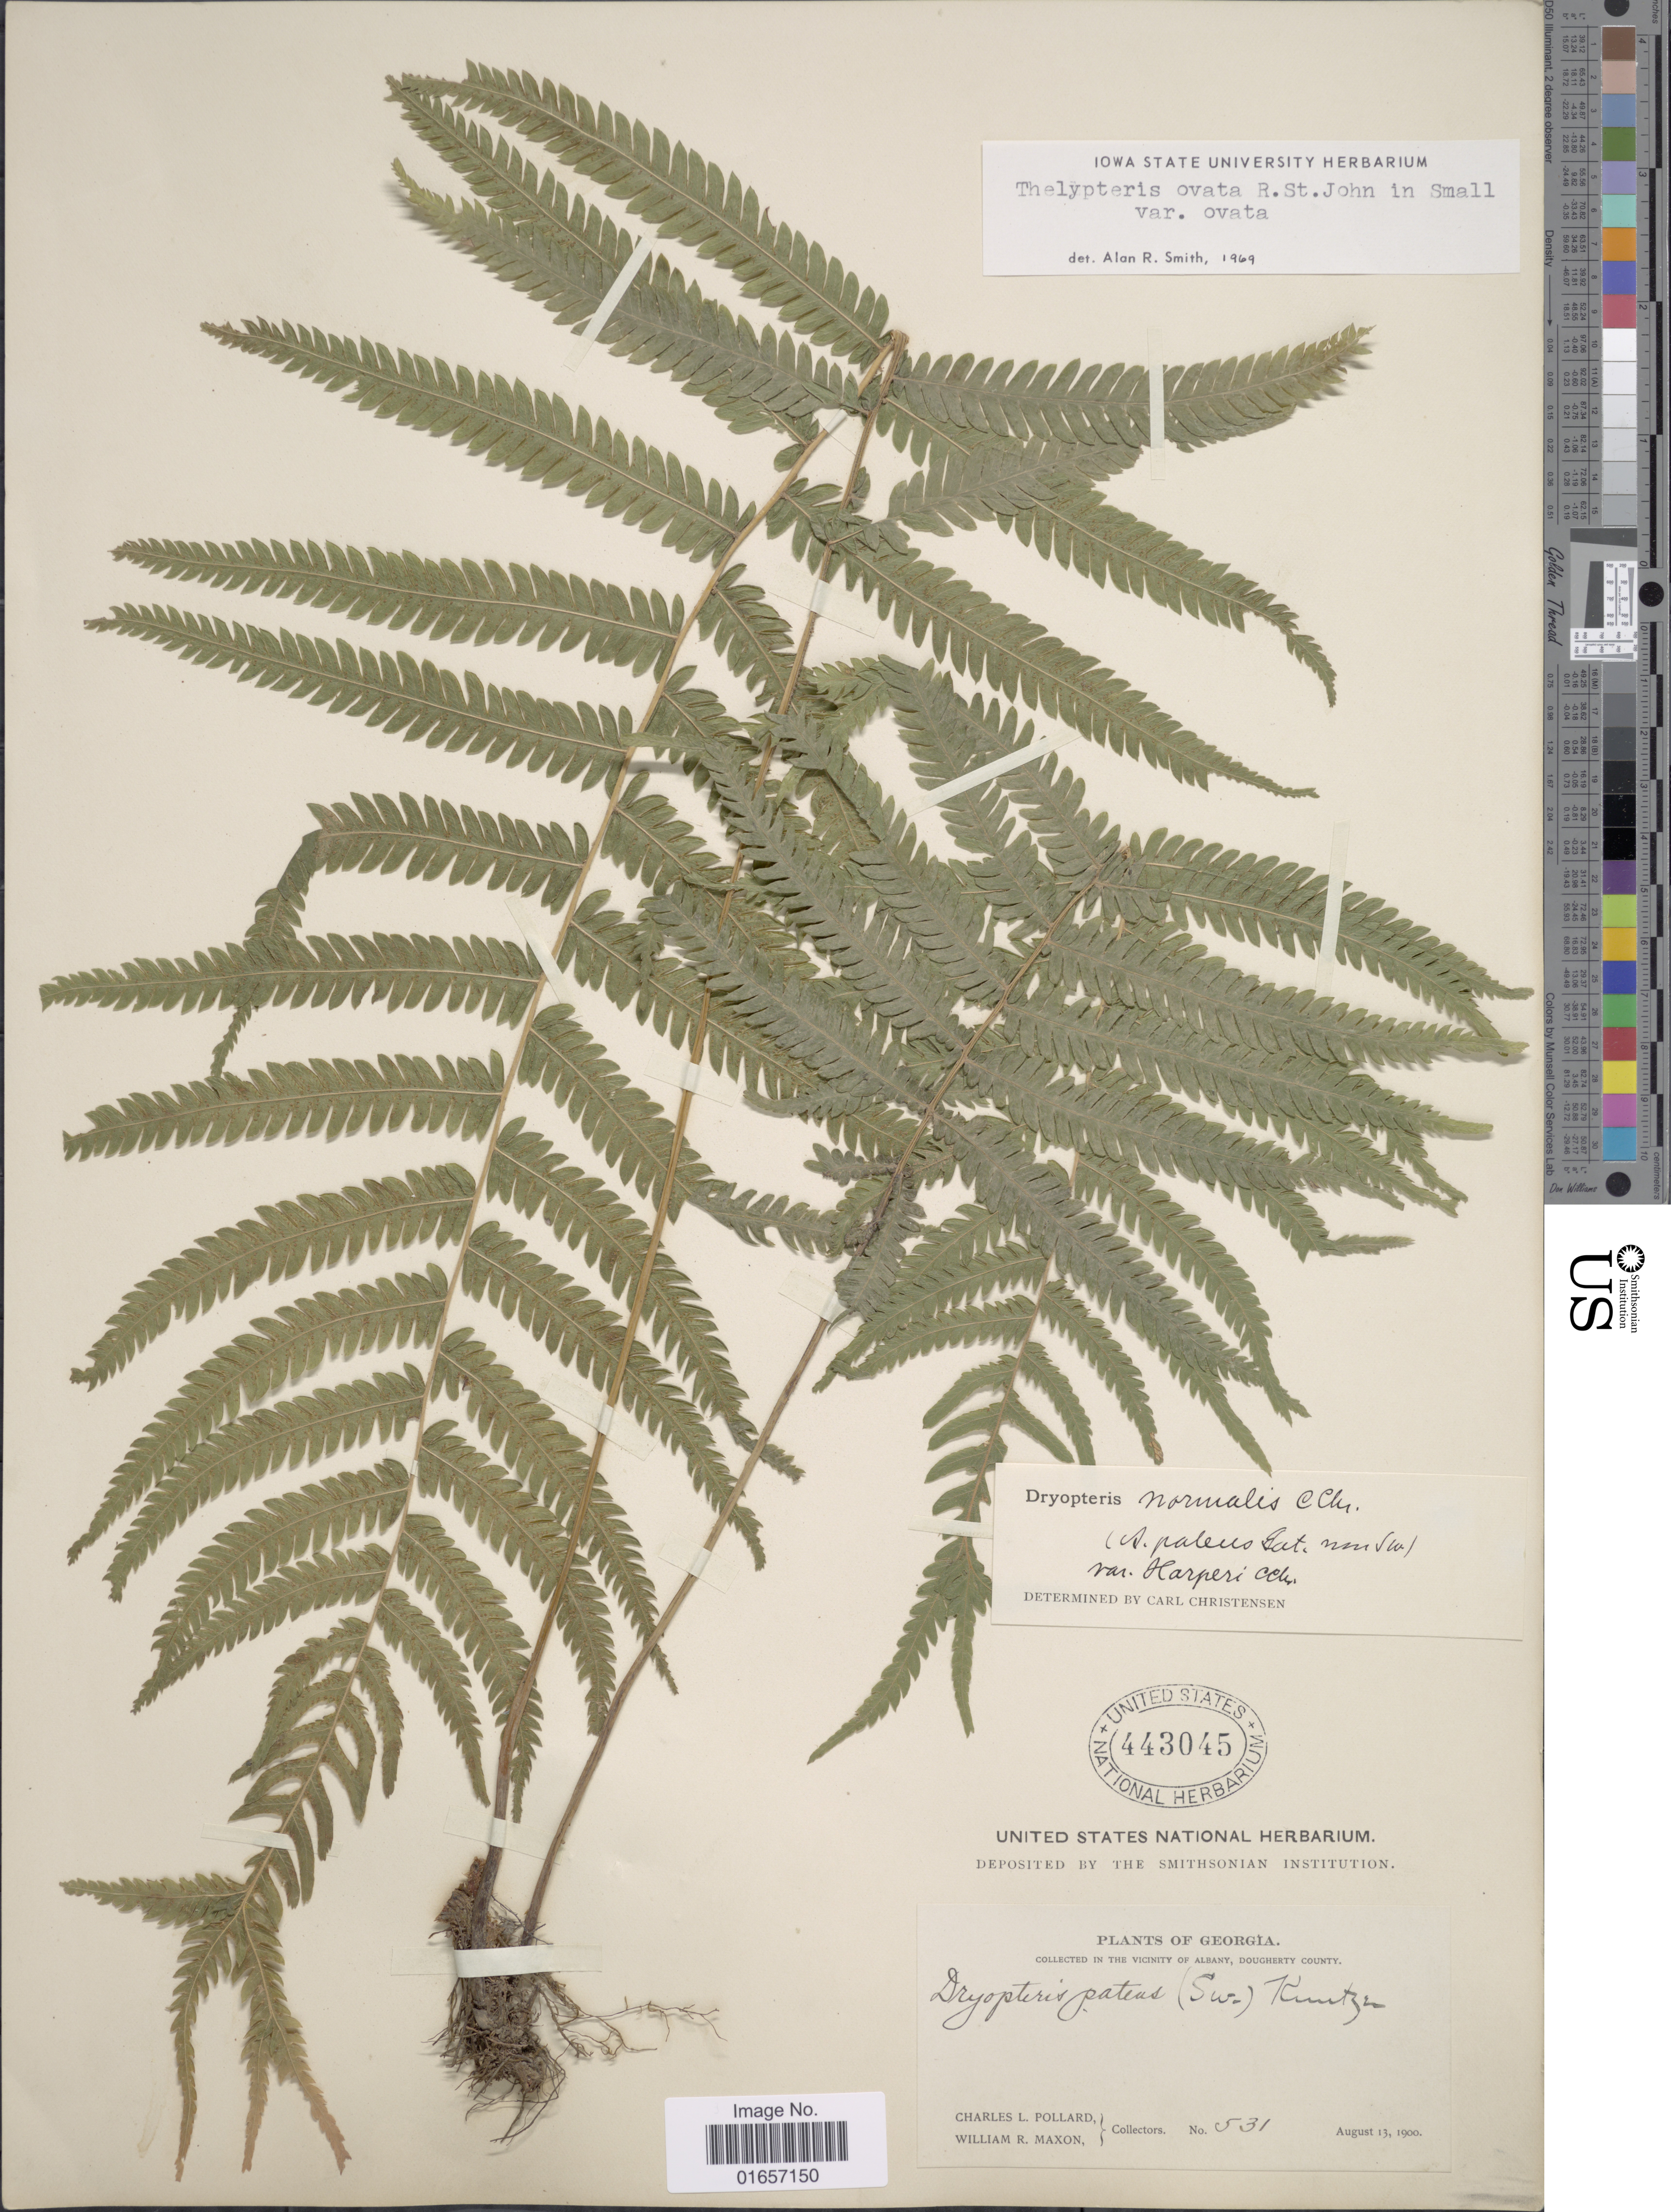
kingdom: Plantae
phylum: Tracheophyta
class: Polypodiopsida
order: Polypodiales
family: Thelypteridaceae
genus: Christella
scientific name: Christella ovata var. ovata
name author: (R.P. St. John) Á. Löve & D. Löve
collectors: C. L. Pollard & W. R. Maxon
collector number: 531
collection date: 1900-08-13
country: United States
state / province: Georgia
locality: Vicinity of Albany, Dougherty County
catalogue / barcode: US 443045